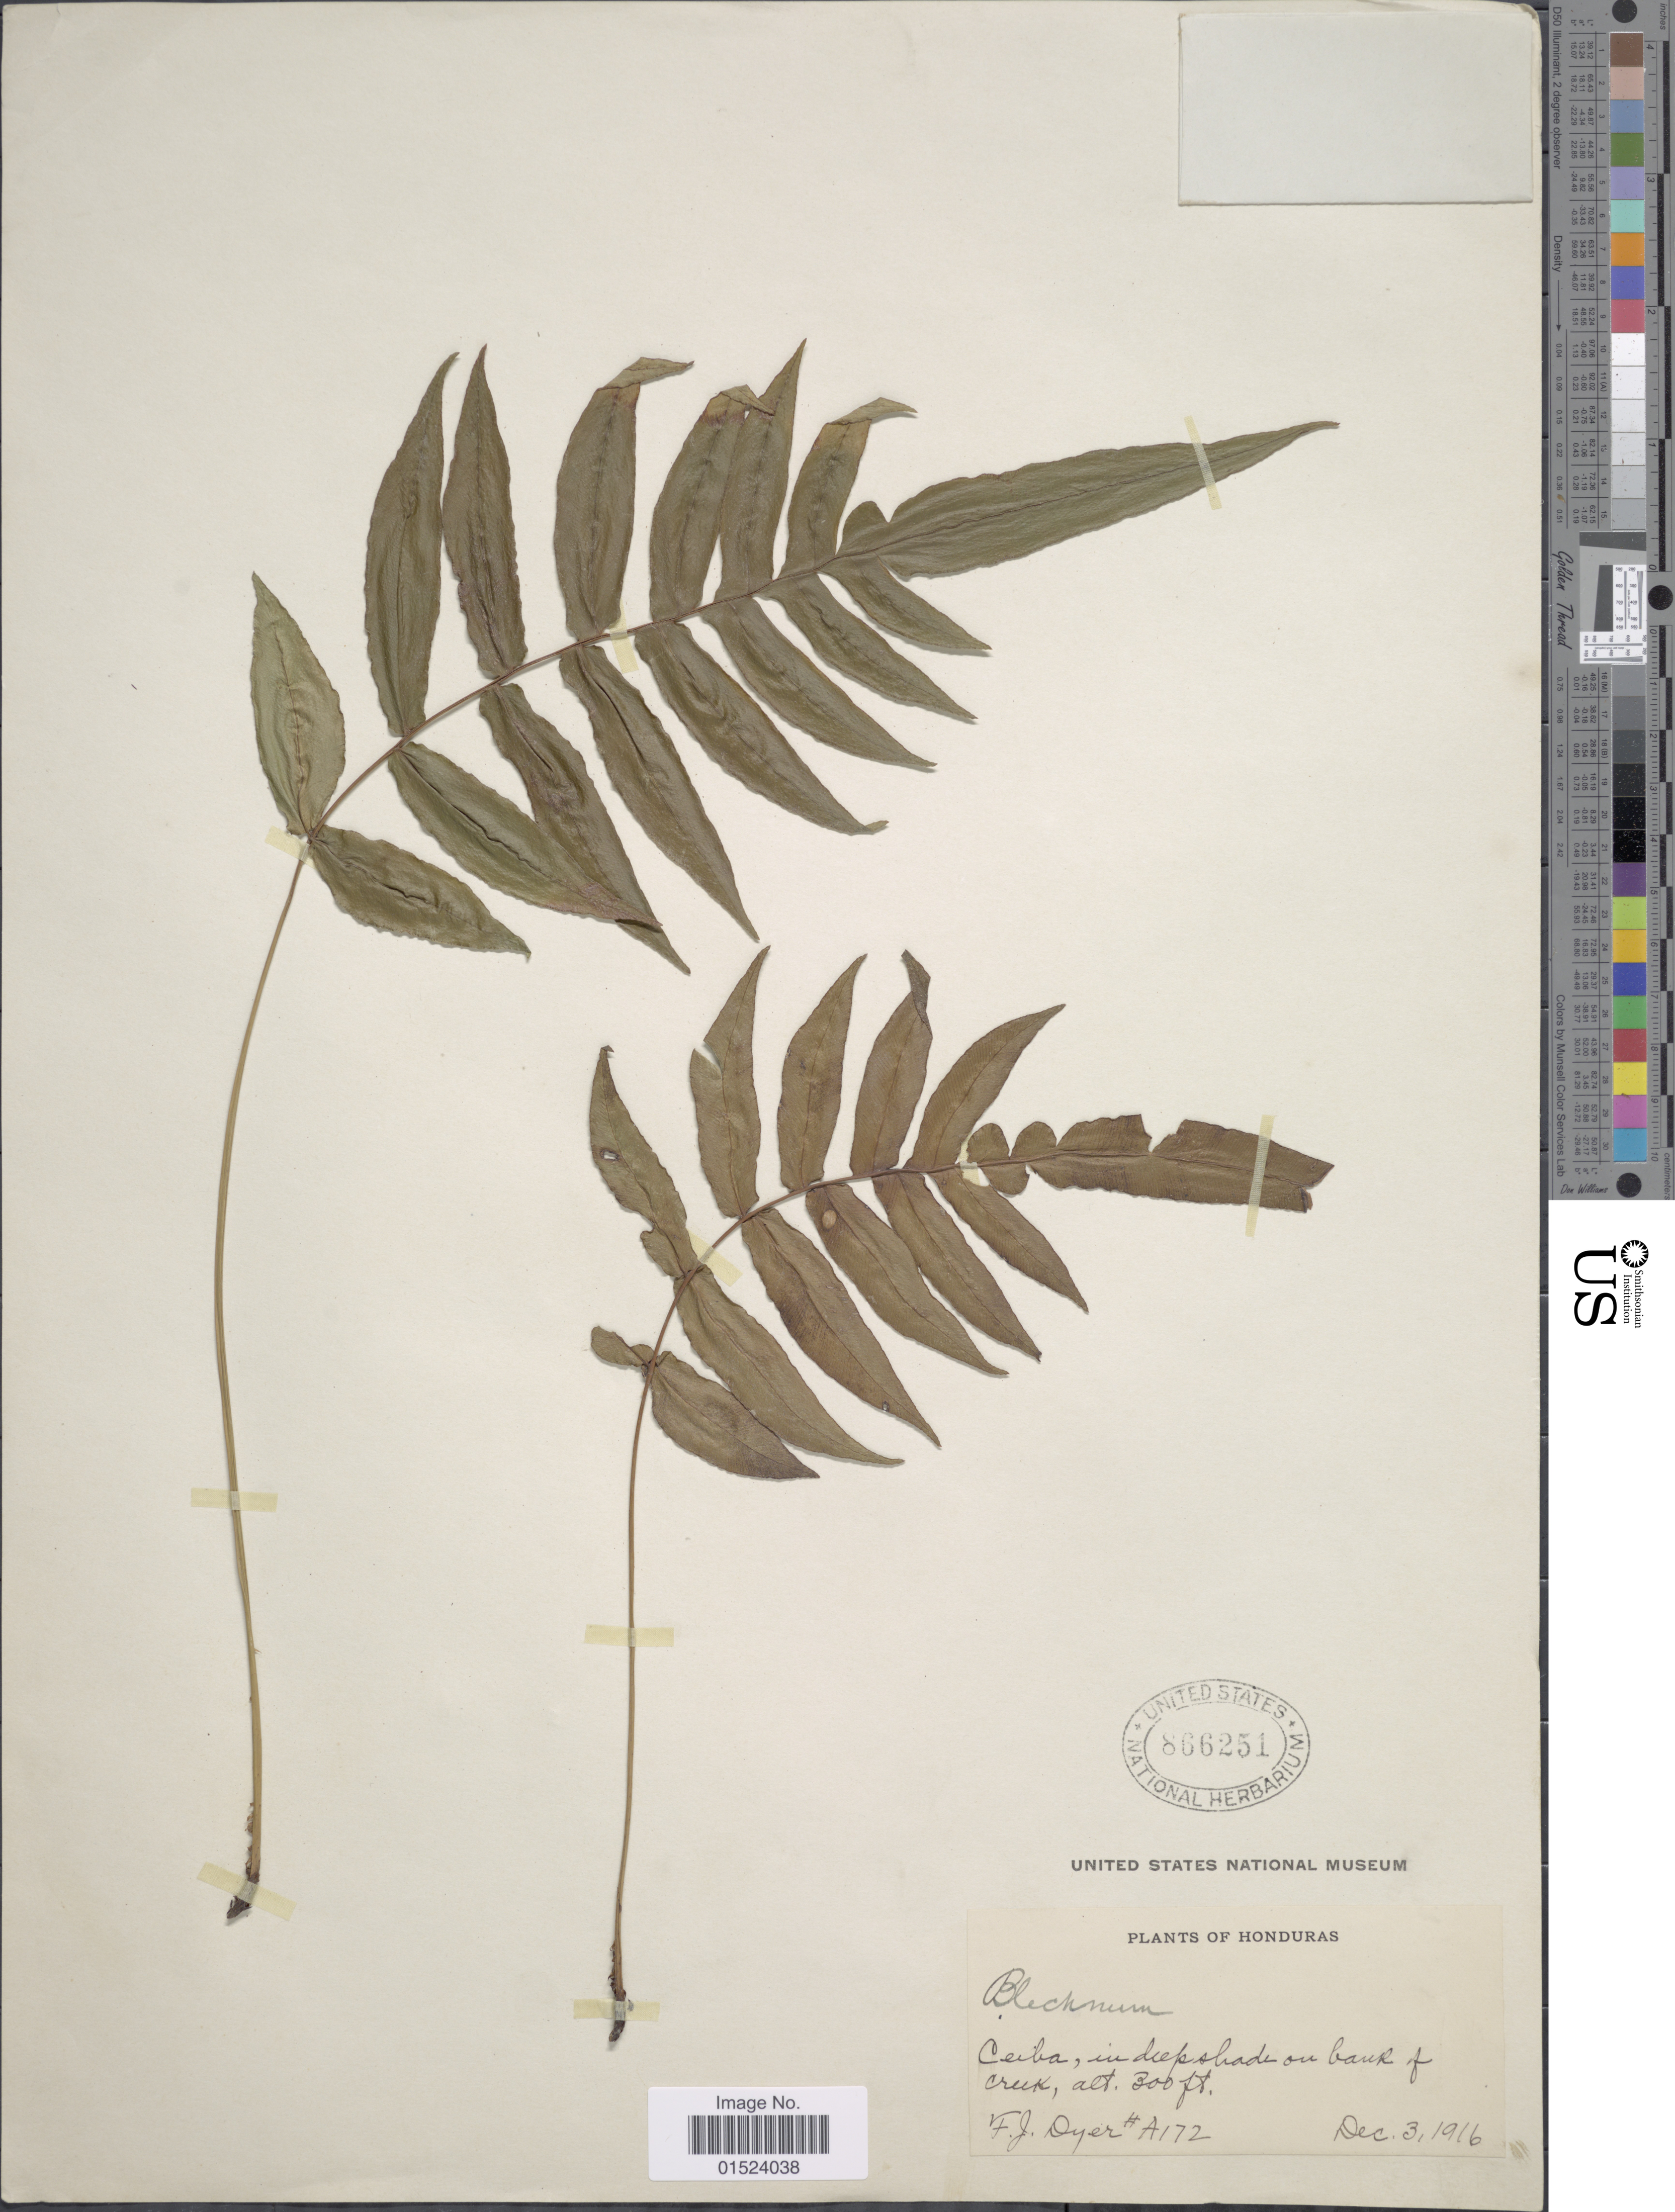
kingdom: Plantae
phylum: Tracheophyta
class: Polypodiopsida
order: Polypodiales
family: Blechnaceae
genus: Blechnum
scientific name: Blechnum gracile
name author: Kaulf.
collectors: F. J. Dyer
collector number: A172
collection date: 1916-12-03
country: Honduras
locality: Ceiba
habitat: in deep shade on bank of Creek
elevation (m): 91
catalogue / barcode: US 866251